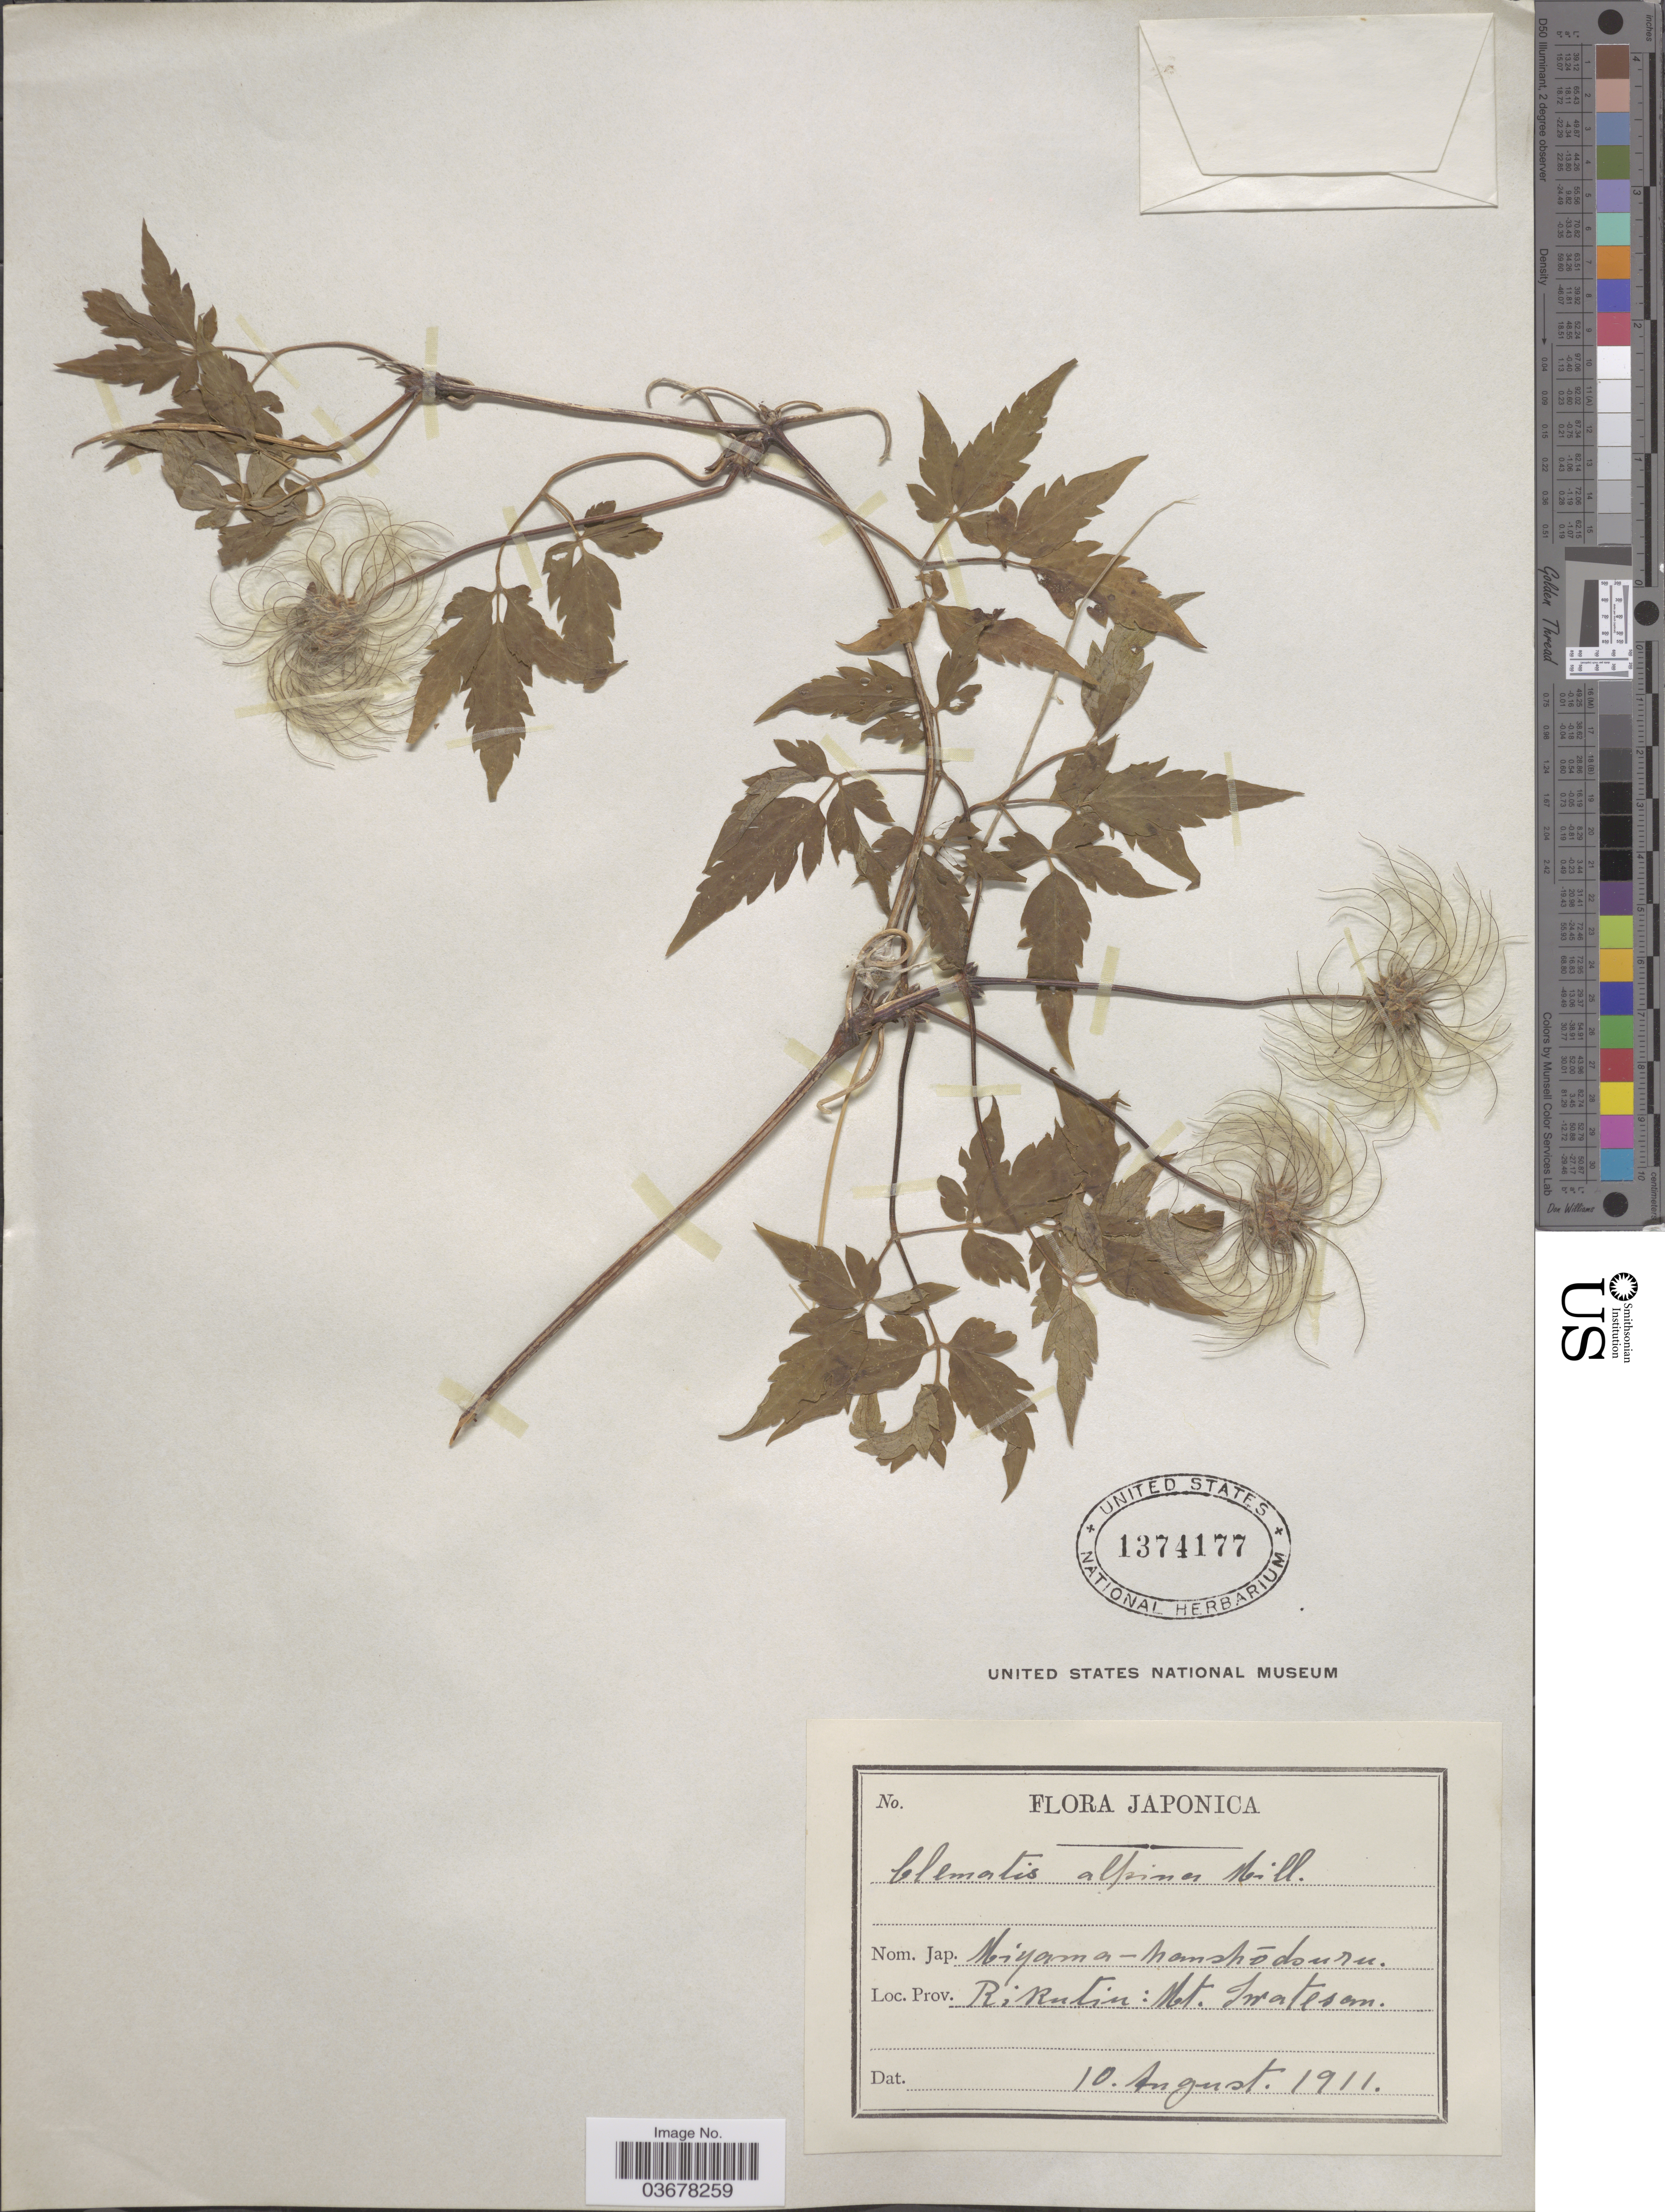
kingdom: Plantae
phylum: Tracheophyta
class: Magnoliopsida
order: Ranunculales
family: Ranunculaceae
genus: Clematis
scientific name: Clematis alpina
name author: (L.) Mill.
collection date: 1911-08-10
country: Japan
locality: Rikutiu: Mt. Iwatesan.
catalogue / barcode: US 1374177